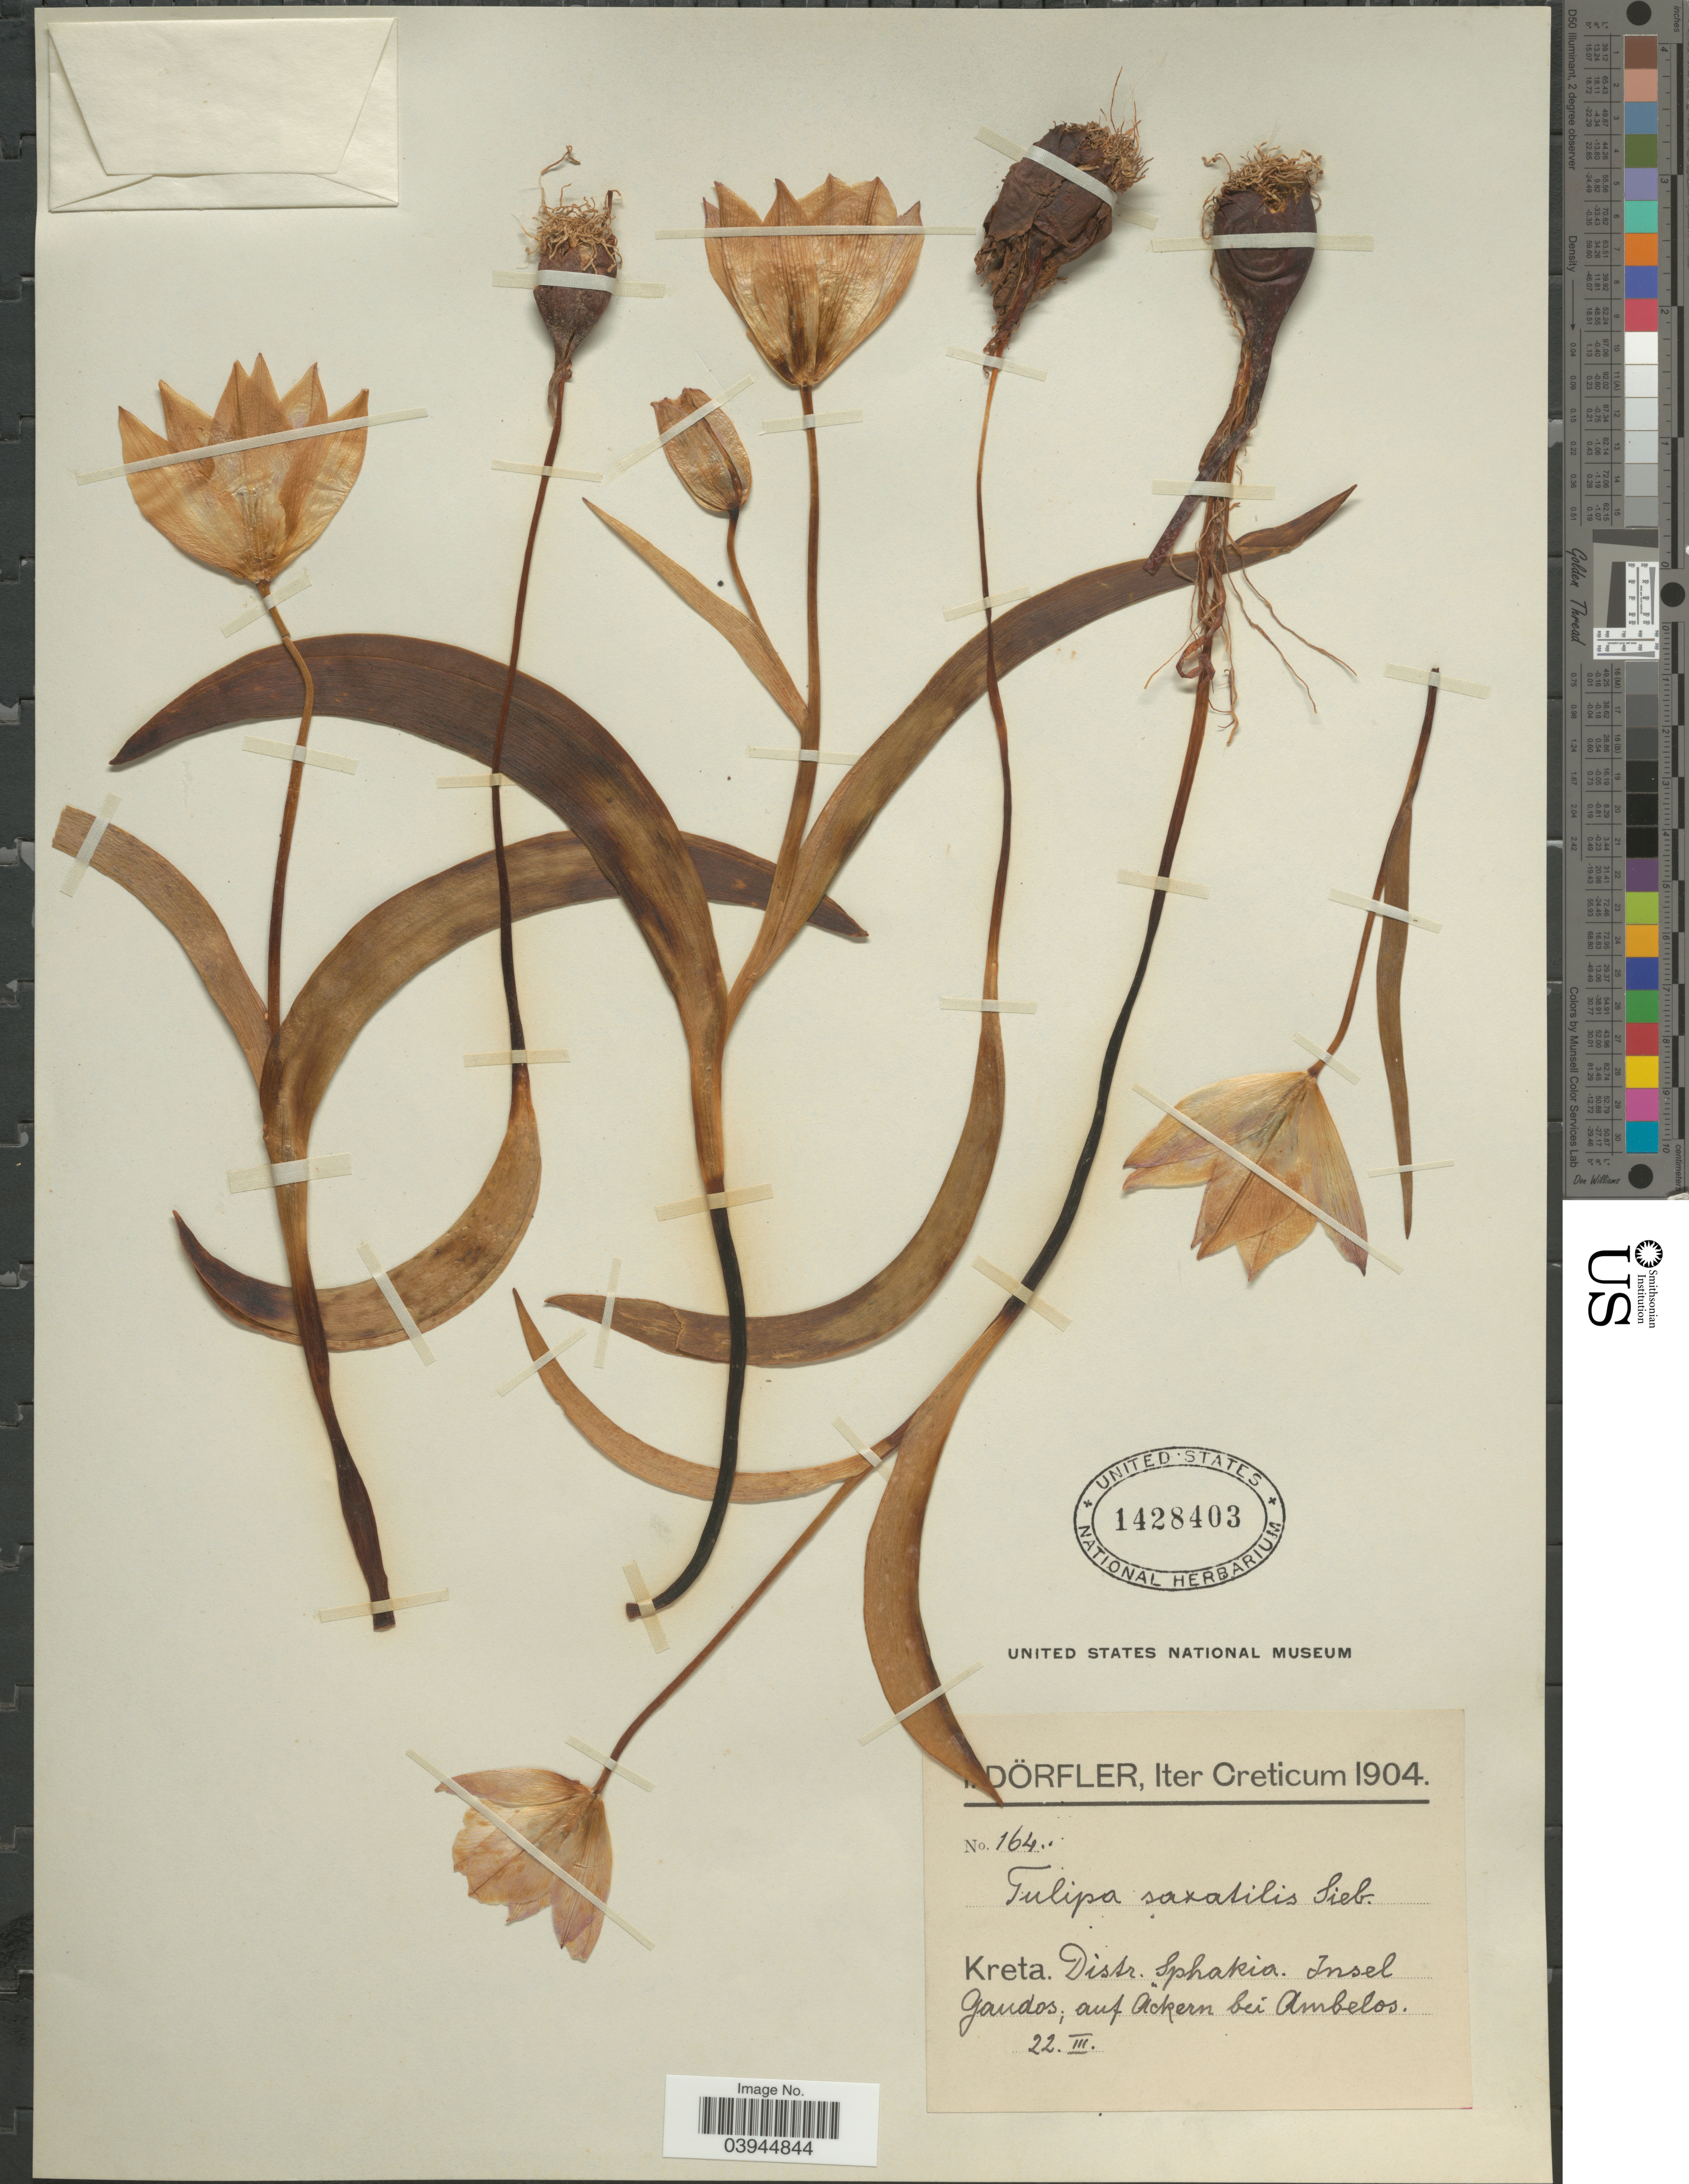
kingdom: Plantae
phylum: Tracheophyta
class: Liliopsida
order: Liliales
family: Liliaceae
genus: Tulipa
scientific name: Tulipa saxatilis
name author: Sieber ex Spreng.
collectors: I. Dörfler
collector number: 164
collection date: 1904-03-22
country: Greece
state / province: Crete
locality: Kreta. Distr. Sphakia. Insel Gaudos; auf Ackern bei Ambelos.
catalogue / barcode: US 1428403